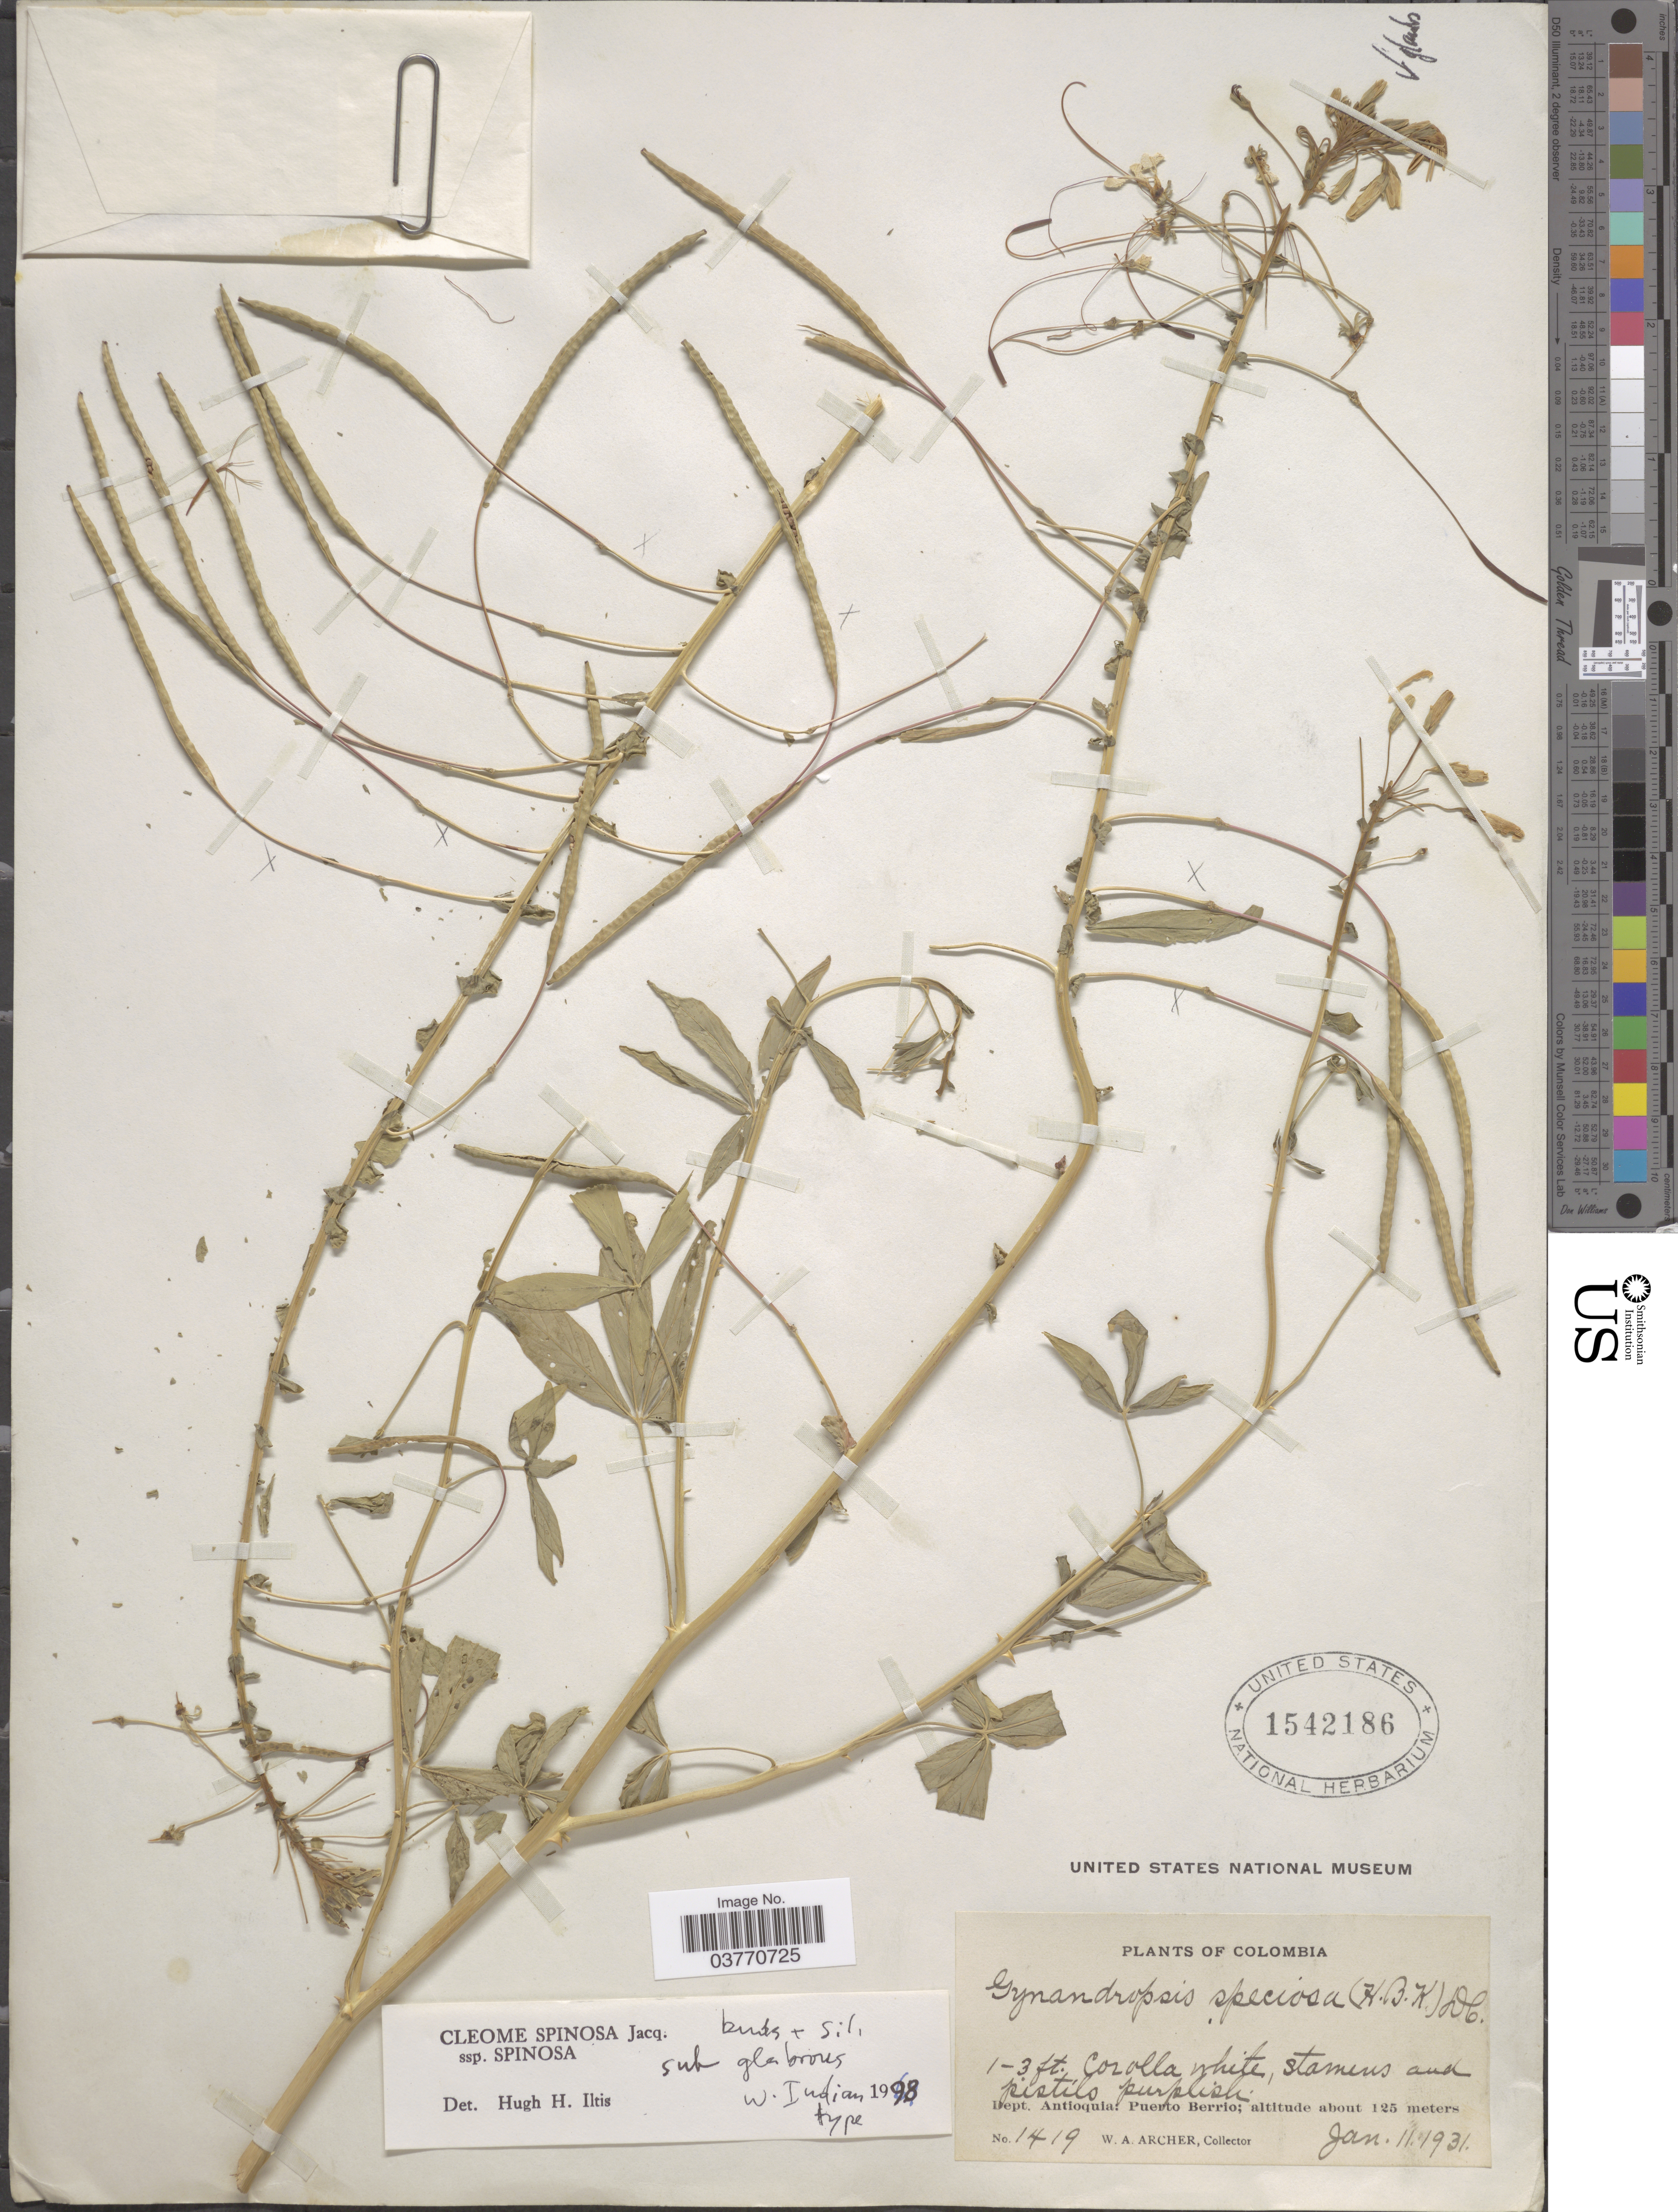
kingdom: Plantae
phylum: Tracheophyta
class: Magnoliopsida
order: Brassicales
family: Cleomaceae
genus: Tarenaya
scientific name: Tarenaya spinosa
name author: (Jacq.) Raf.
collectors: W. Archer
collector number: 1419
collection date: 1931-01-11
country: Colombia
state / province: Antioquia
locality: Dept. Antioquia: Puerto Berrio.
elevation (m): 125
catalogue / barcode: US 1542186